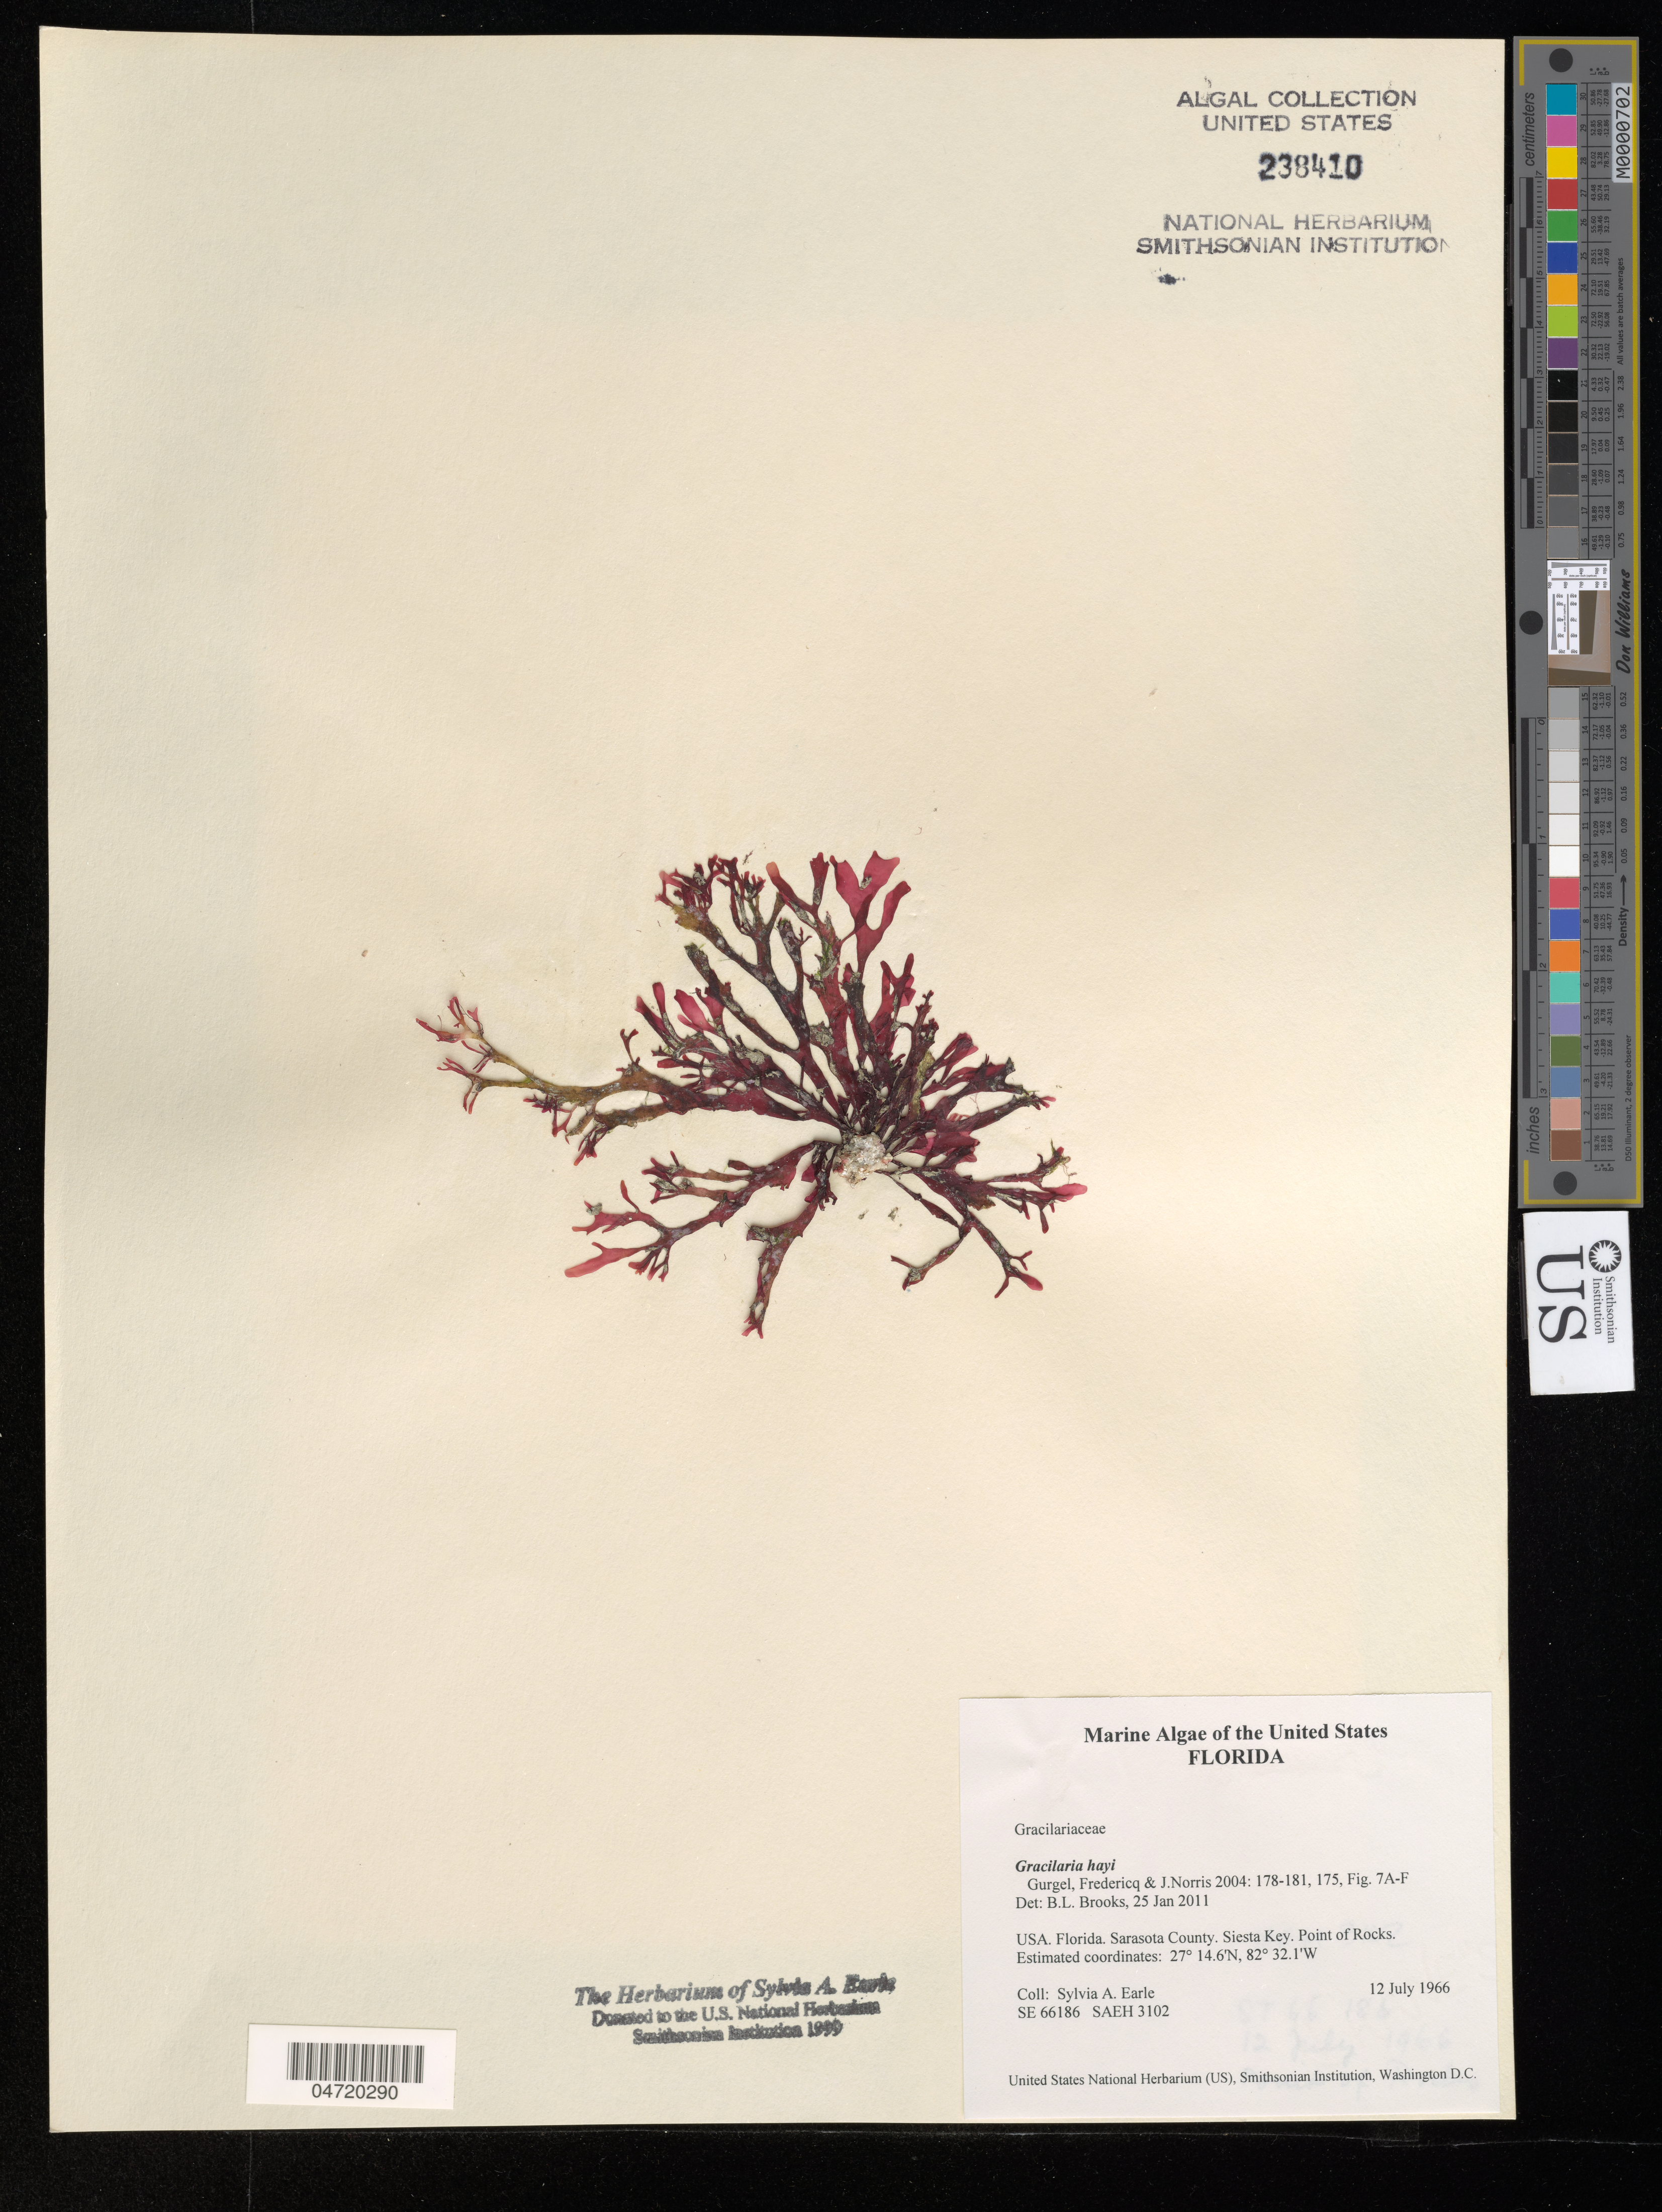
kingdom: Plantae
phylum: Rhodophyta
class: Florideophyceae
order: Gracilariales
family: Gracilariaceae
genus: Gracilaria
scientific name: Gracilaria hayi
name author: Gurgel et al. in I.A. Abbott & McDermid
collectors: S. A. Earle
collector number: SE 66186/ SAEH 3102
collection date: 1966-07-12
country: United States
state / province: Florida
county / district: Sarasota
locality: Sarasota County. Siesta Key. Point of Rocks.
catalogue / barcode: US 238410